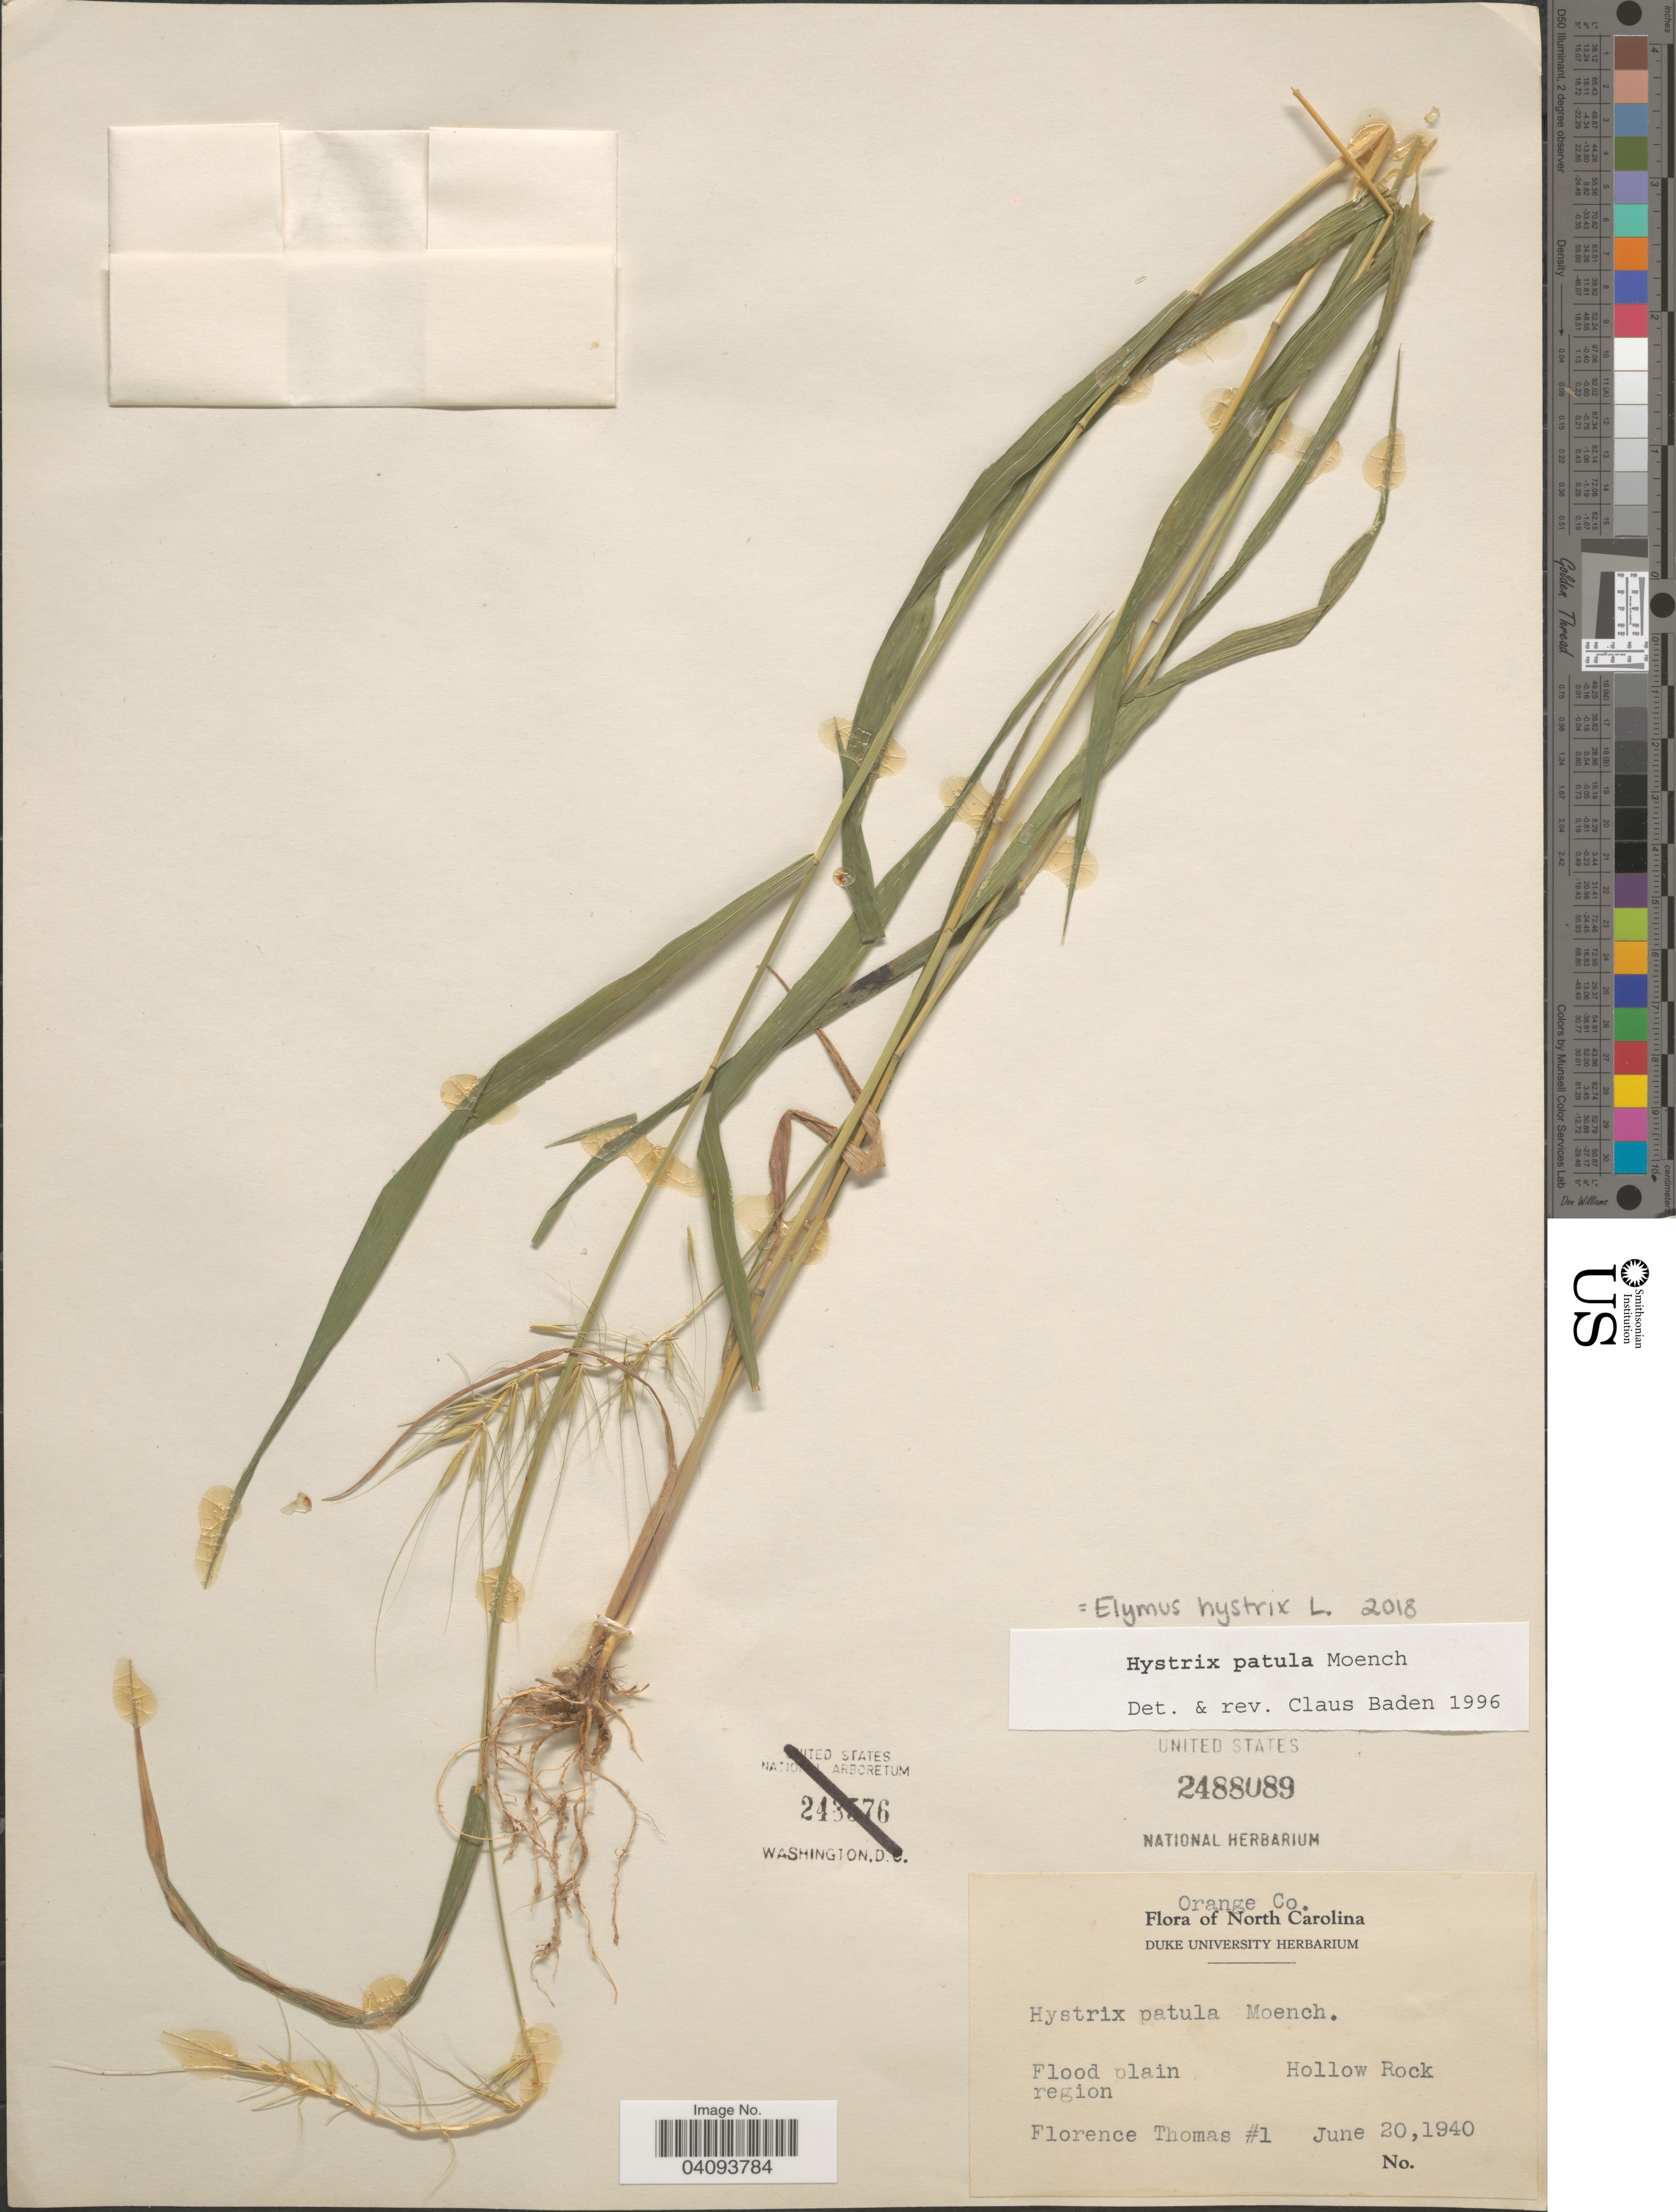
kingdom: Plantae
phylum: Tracheophyta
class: Liliopsida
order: Poales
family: Poaceae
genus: Elymus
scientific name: Elymus hystrix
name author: L.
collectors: F. Thomas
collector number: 1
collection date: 1940-06-20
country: United States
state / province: North Carolina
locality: Orange Co. Flood plain region. Hollow Rock.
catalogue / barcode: US 2488089